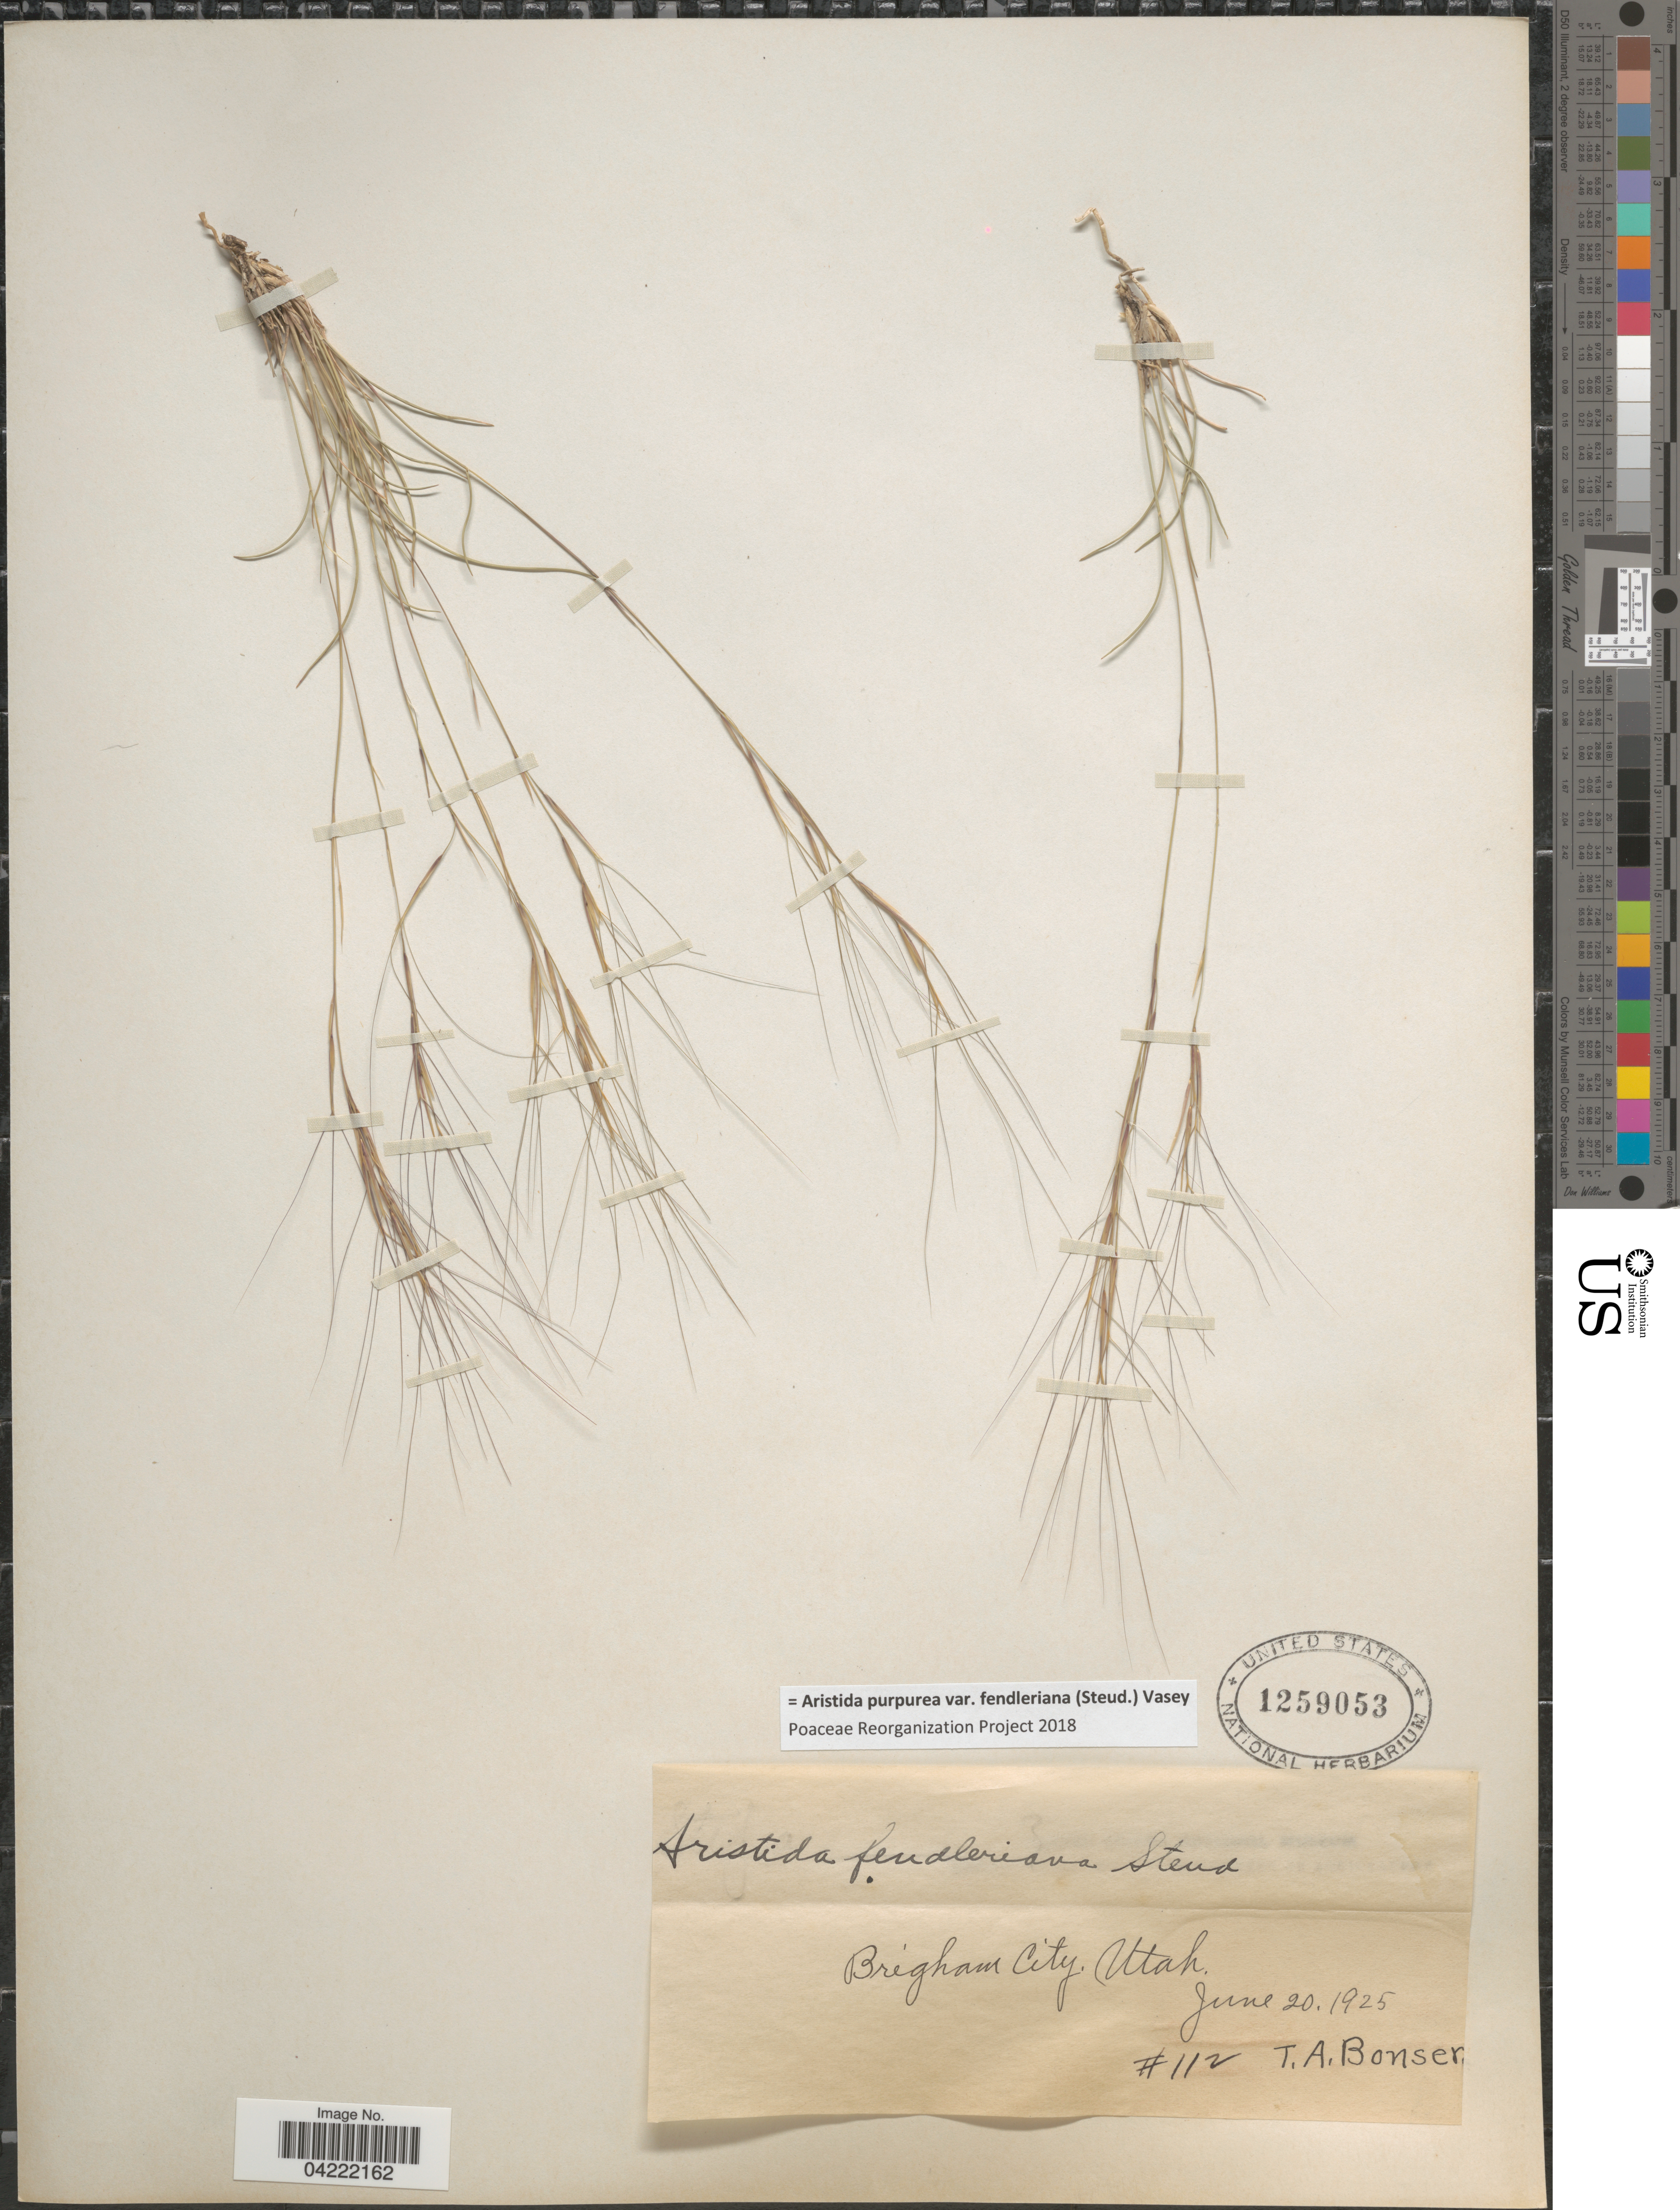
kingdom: Plantae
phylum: Tracheophyta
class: Liliopsida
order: Poales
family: Poaceae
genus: Aristida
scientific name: Aristida purpurea var. fendleriana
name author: (Steud.) Vasey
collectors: T. Bonser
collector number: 112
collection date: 1925-06-20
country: United States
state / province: Utah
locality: Brigham City.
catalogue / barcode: US 1259053